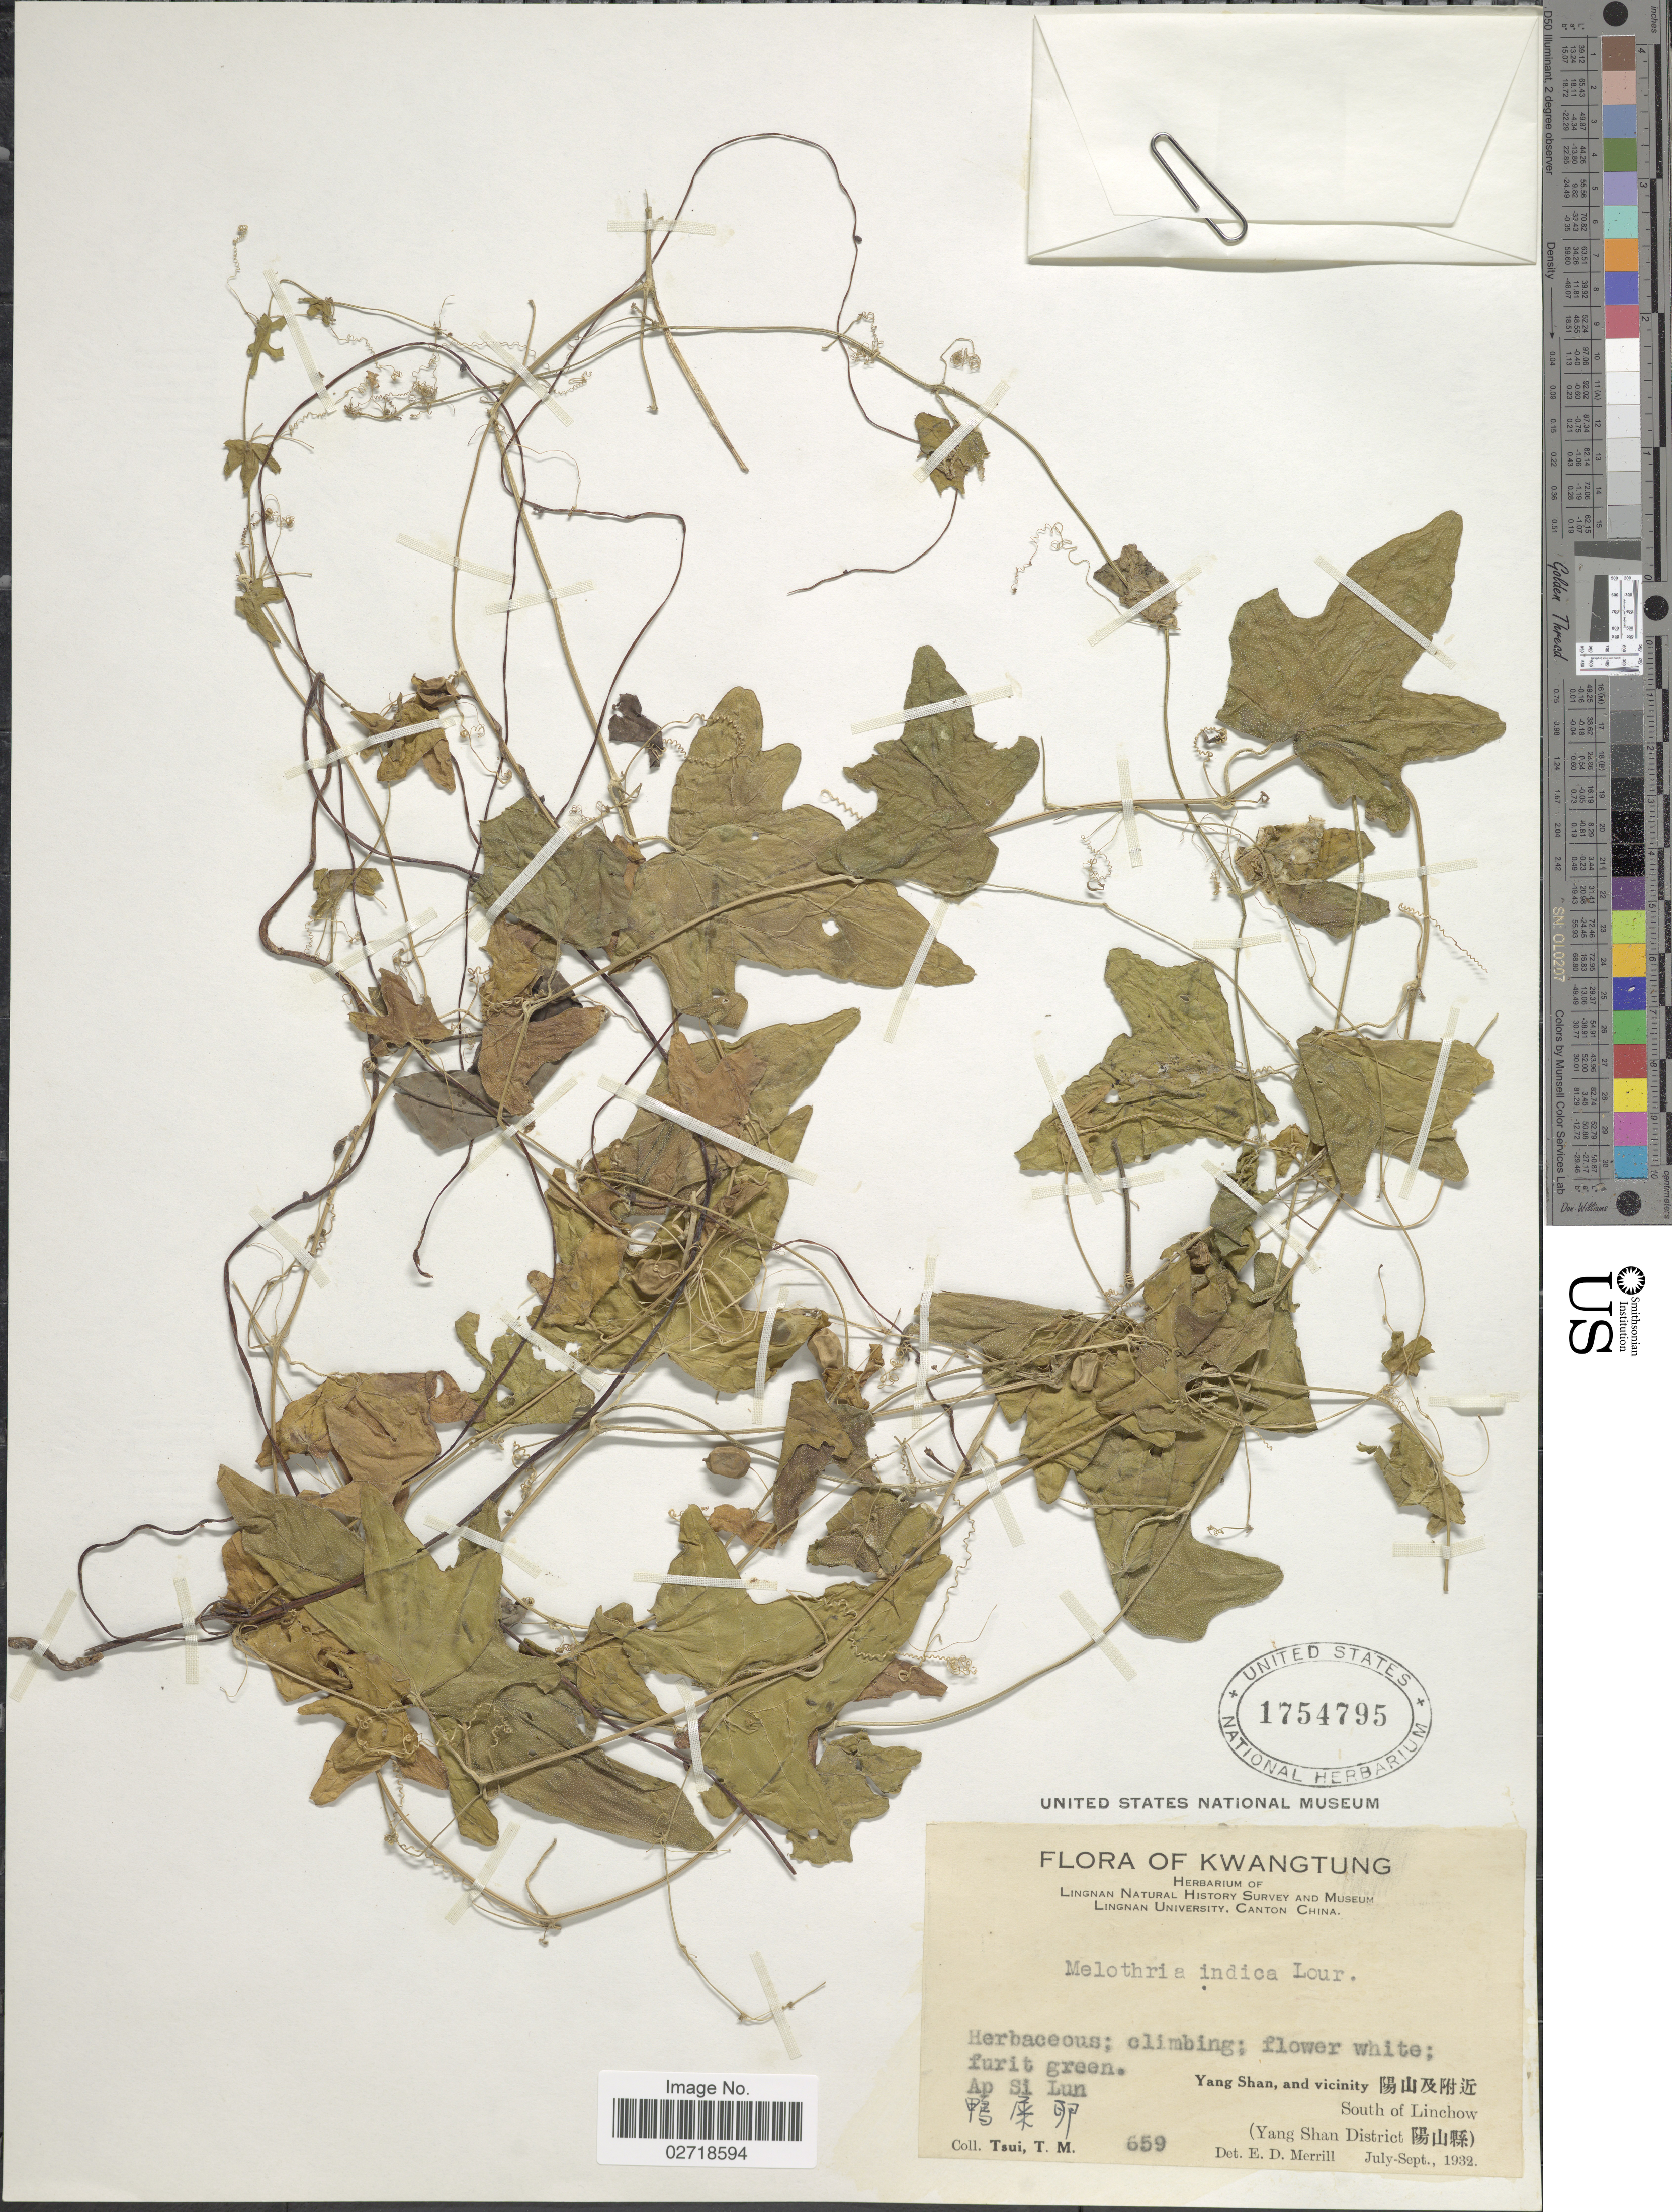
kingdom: Plantae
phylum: Tracheophyta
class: Magnoliopsida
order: Cucurbitales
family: Cucurbitaceae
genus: Zehneria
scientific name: Zehneria indica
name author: (Lour.) Keraudren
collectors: T. Tsui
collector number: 659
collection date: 1932-07/1932-09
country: China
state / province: Guangdong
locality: Kwangtung, Yang Shan, and vicinity, South of Linchow (Yang Shan District) Ap Si Lun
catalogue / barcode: US 1754795